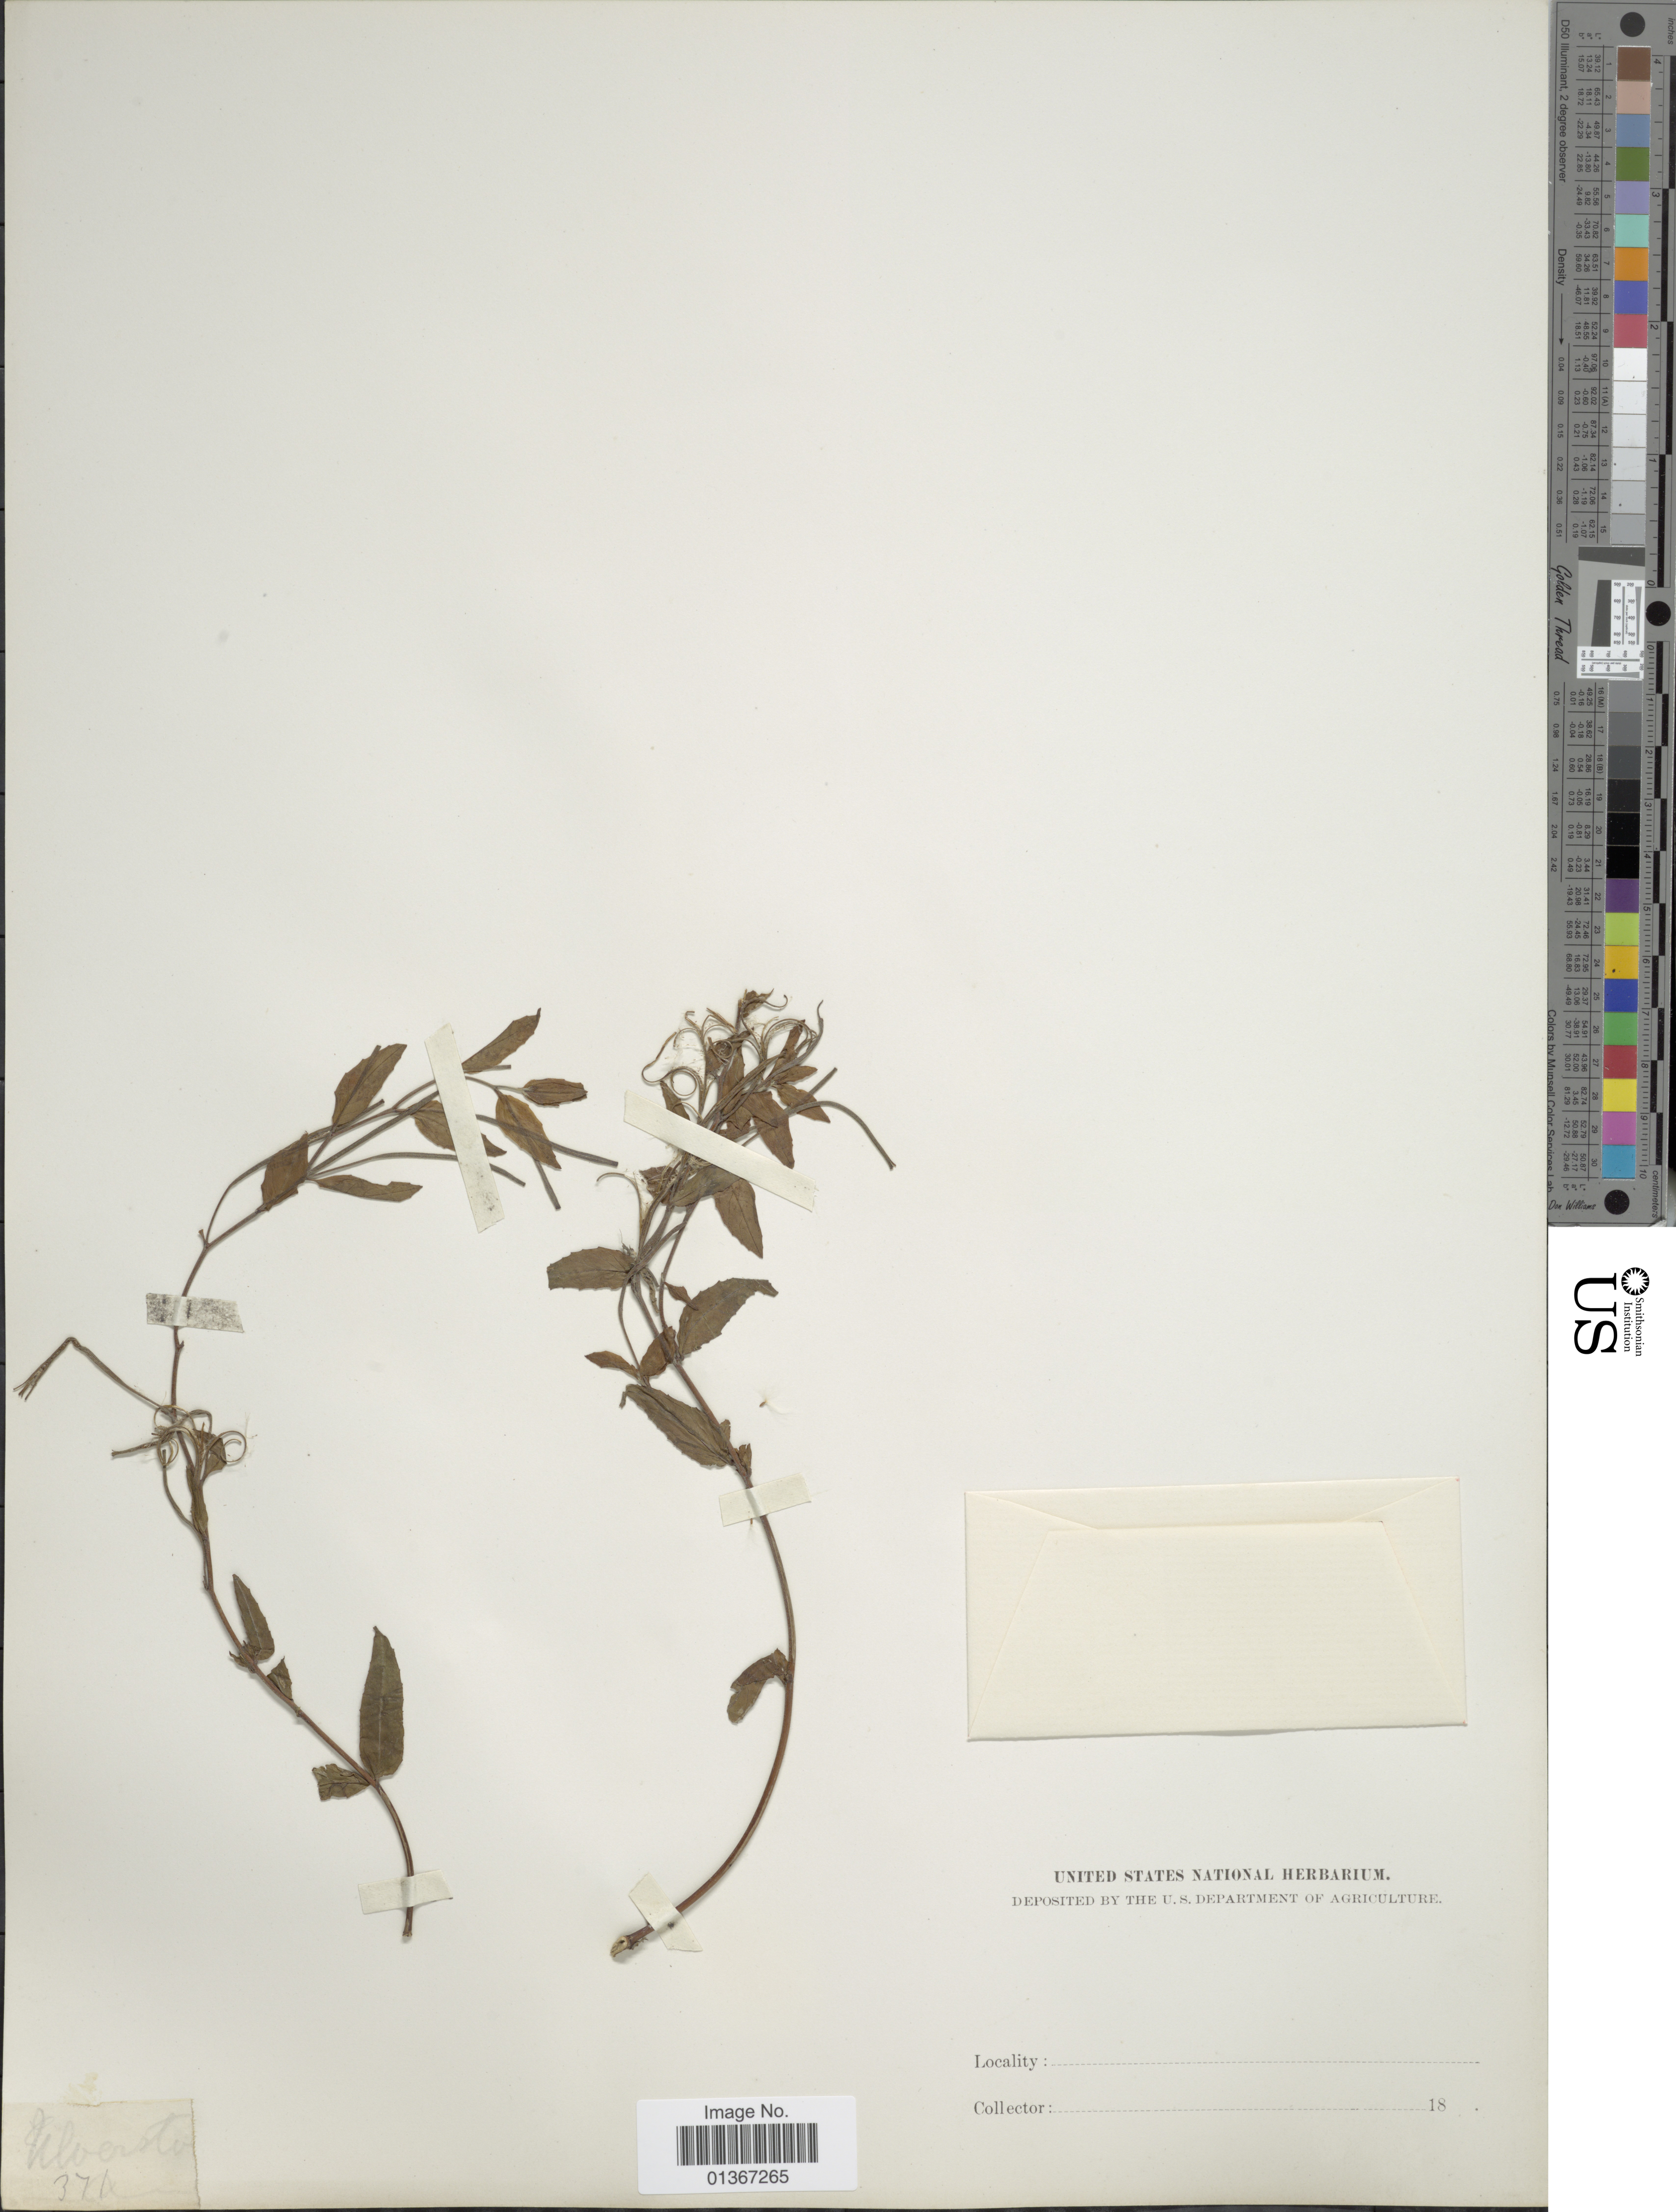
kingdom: Plantae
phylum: Tracheophyta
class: Magnoliopsida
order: Myrtales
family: Onagraceae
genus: Epilobium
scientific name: Epilobium sp.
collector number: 371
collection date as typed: Transcribed d/m/y: //18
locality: Ulversto [interpreted]